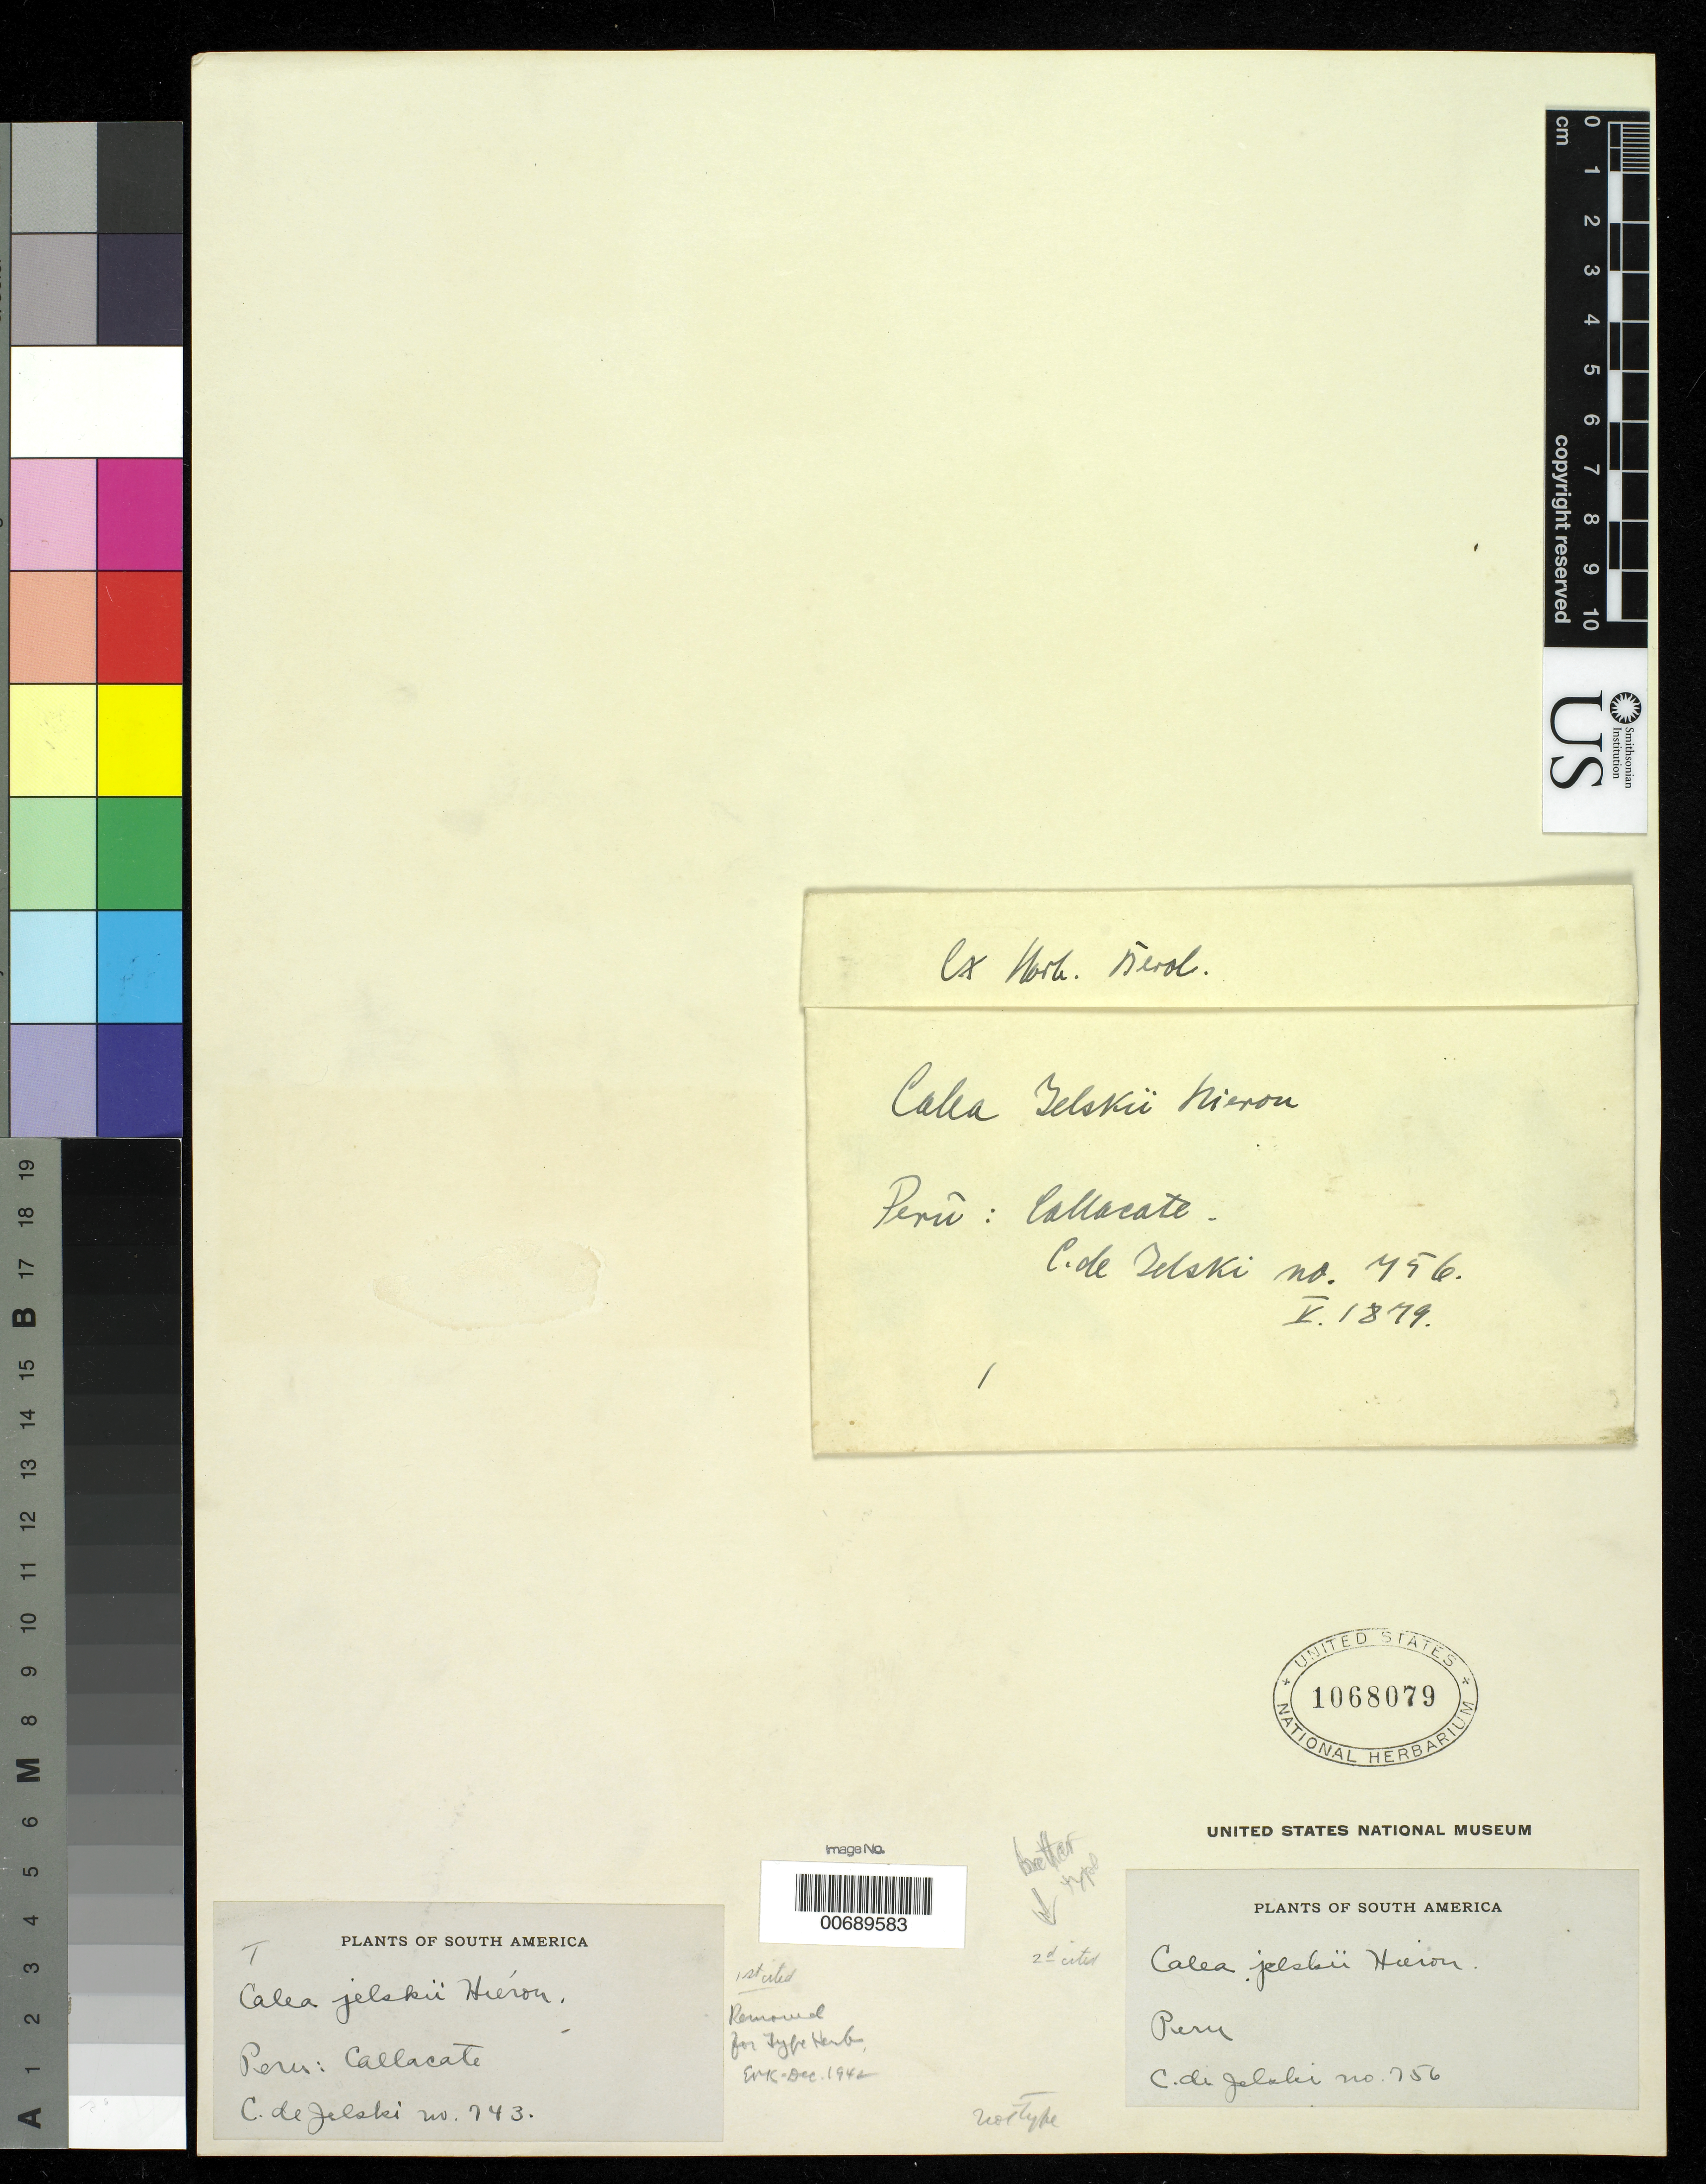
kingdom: Plantae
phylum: Tracheophyta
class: Magnoliopsida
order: Asterales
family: Asteraceae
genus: Calea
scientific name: Calea jelskii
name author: Hieron.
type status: Isosyntype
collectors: C. von Jelski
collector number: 756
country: Peru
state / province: San Martín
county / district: Mariscal Cáceres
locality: Rio Huallaga, margen Derecha del; Balsa Probana; dtto. Tocache Nuevo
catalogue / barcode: US 1068079